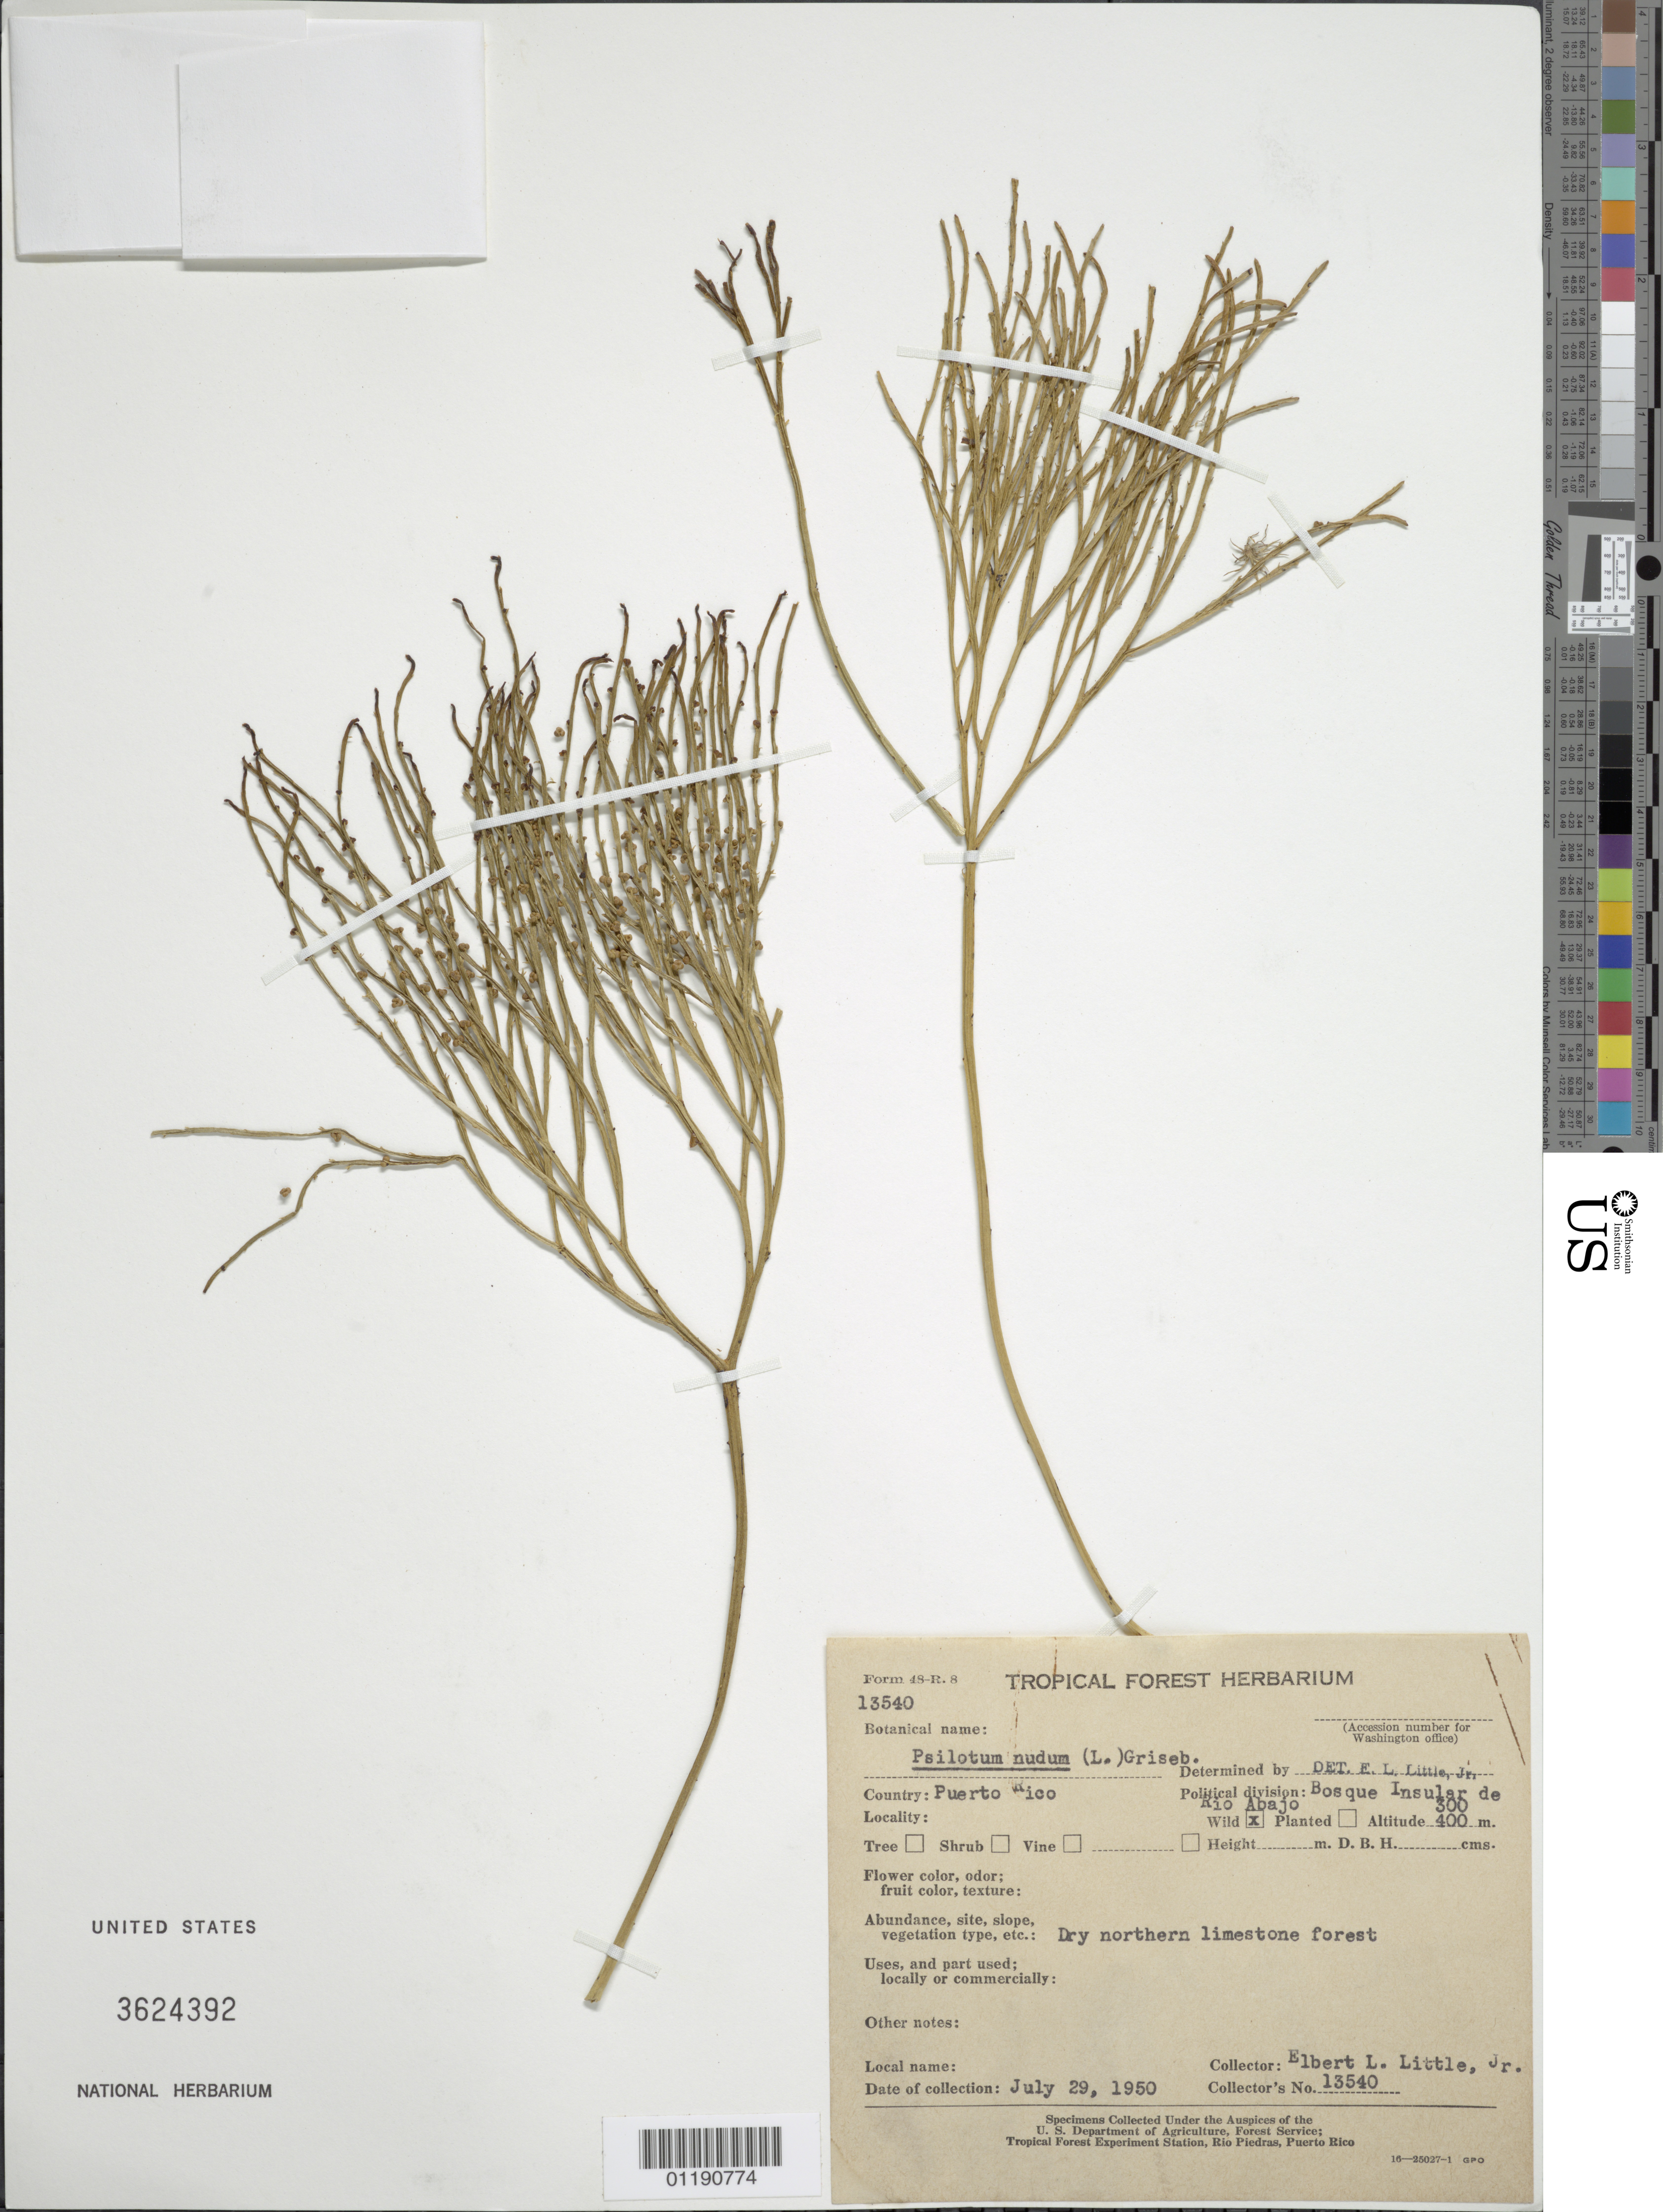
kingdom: Plantae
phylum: Tracheophyta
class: Polypodiopsida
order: Psilotales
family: Psilotaceae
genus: Psilotum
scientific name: Psilotum nudum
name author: (L.) P. Beauv.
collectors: E. L. Little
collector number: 13540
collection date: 1950-07-29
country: Puerto Rico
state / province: Bosque Insular de Rio Abajo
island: Puerto Rico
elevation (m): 300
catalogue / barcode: US 3624392